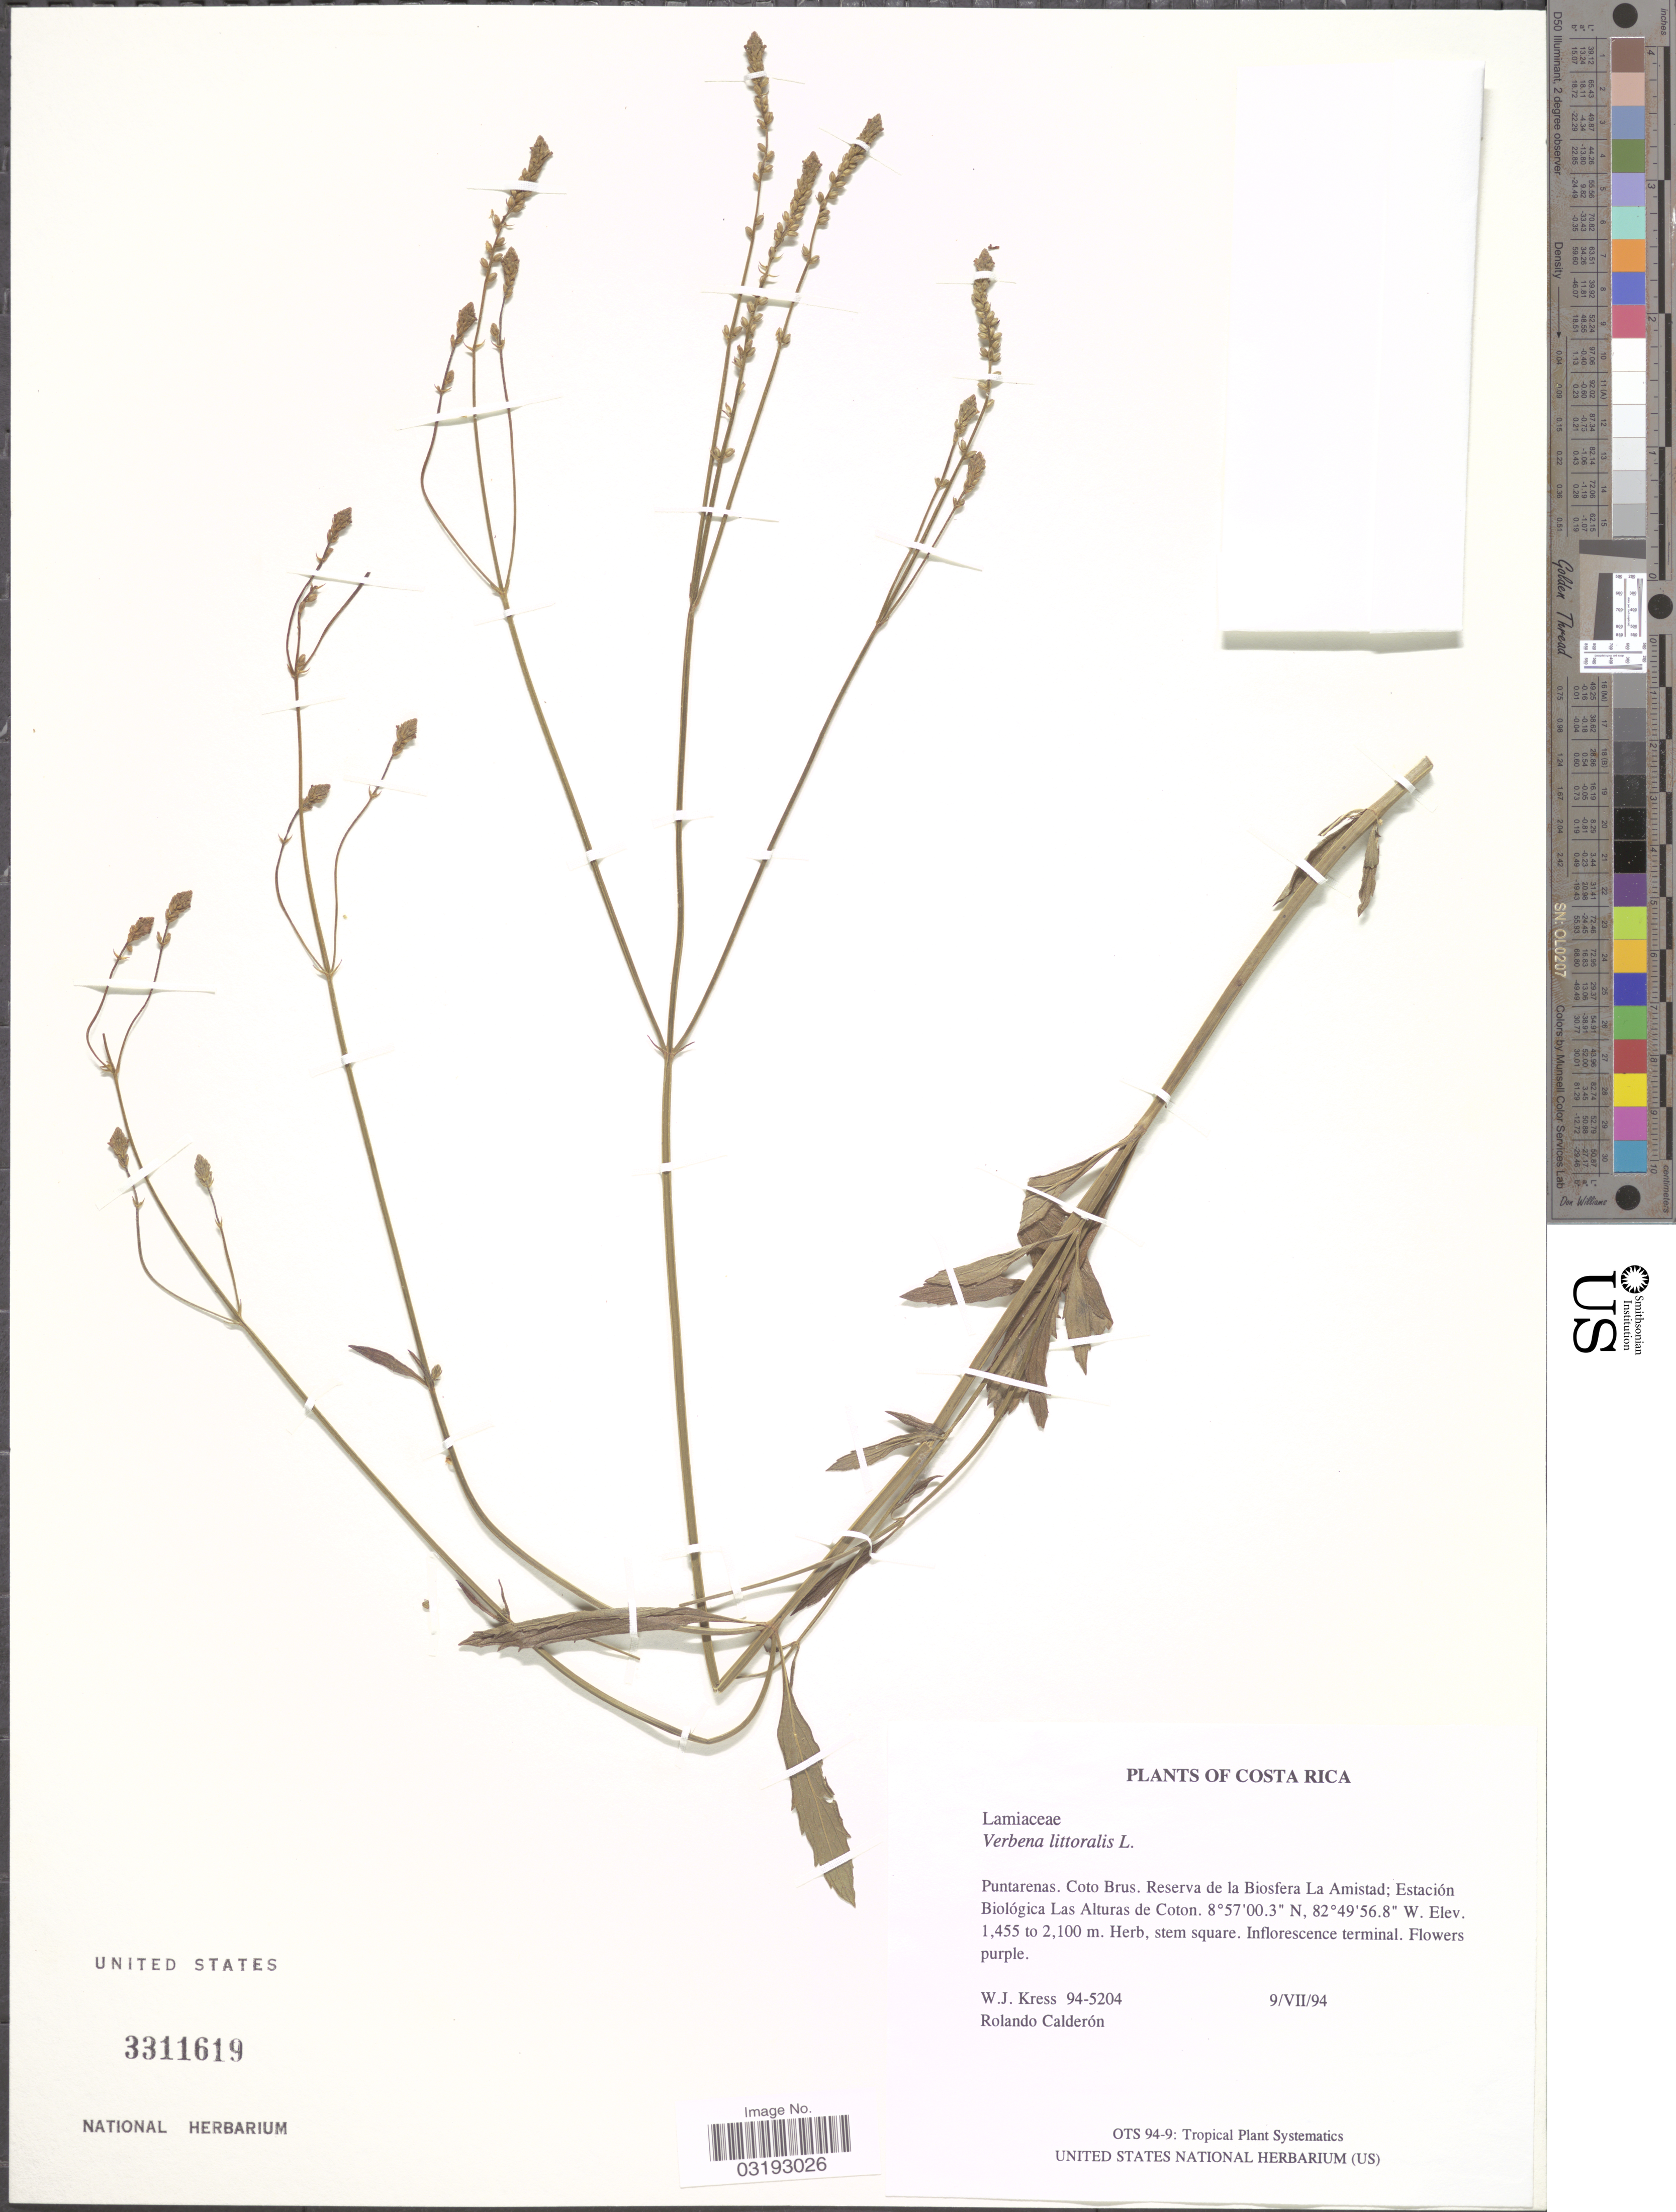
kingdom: Plantae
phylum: Tracheophyta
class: Magnoliopsida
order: Lamiales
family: Verbenaceae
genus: Verbena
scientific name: Verbena litoralis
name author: Kunth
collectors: W. J. Kress & R. Calderon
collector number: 94-5204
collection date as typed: Transcribed d/m/y: 9/7/94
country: Costa Rica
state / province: Puntarenas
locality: Coto Brus. Reserva de la Biosfera La Amistad; Estación Biológica Las Alturas de Coton.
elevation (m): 1455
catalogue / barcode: US 3311619